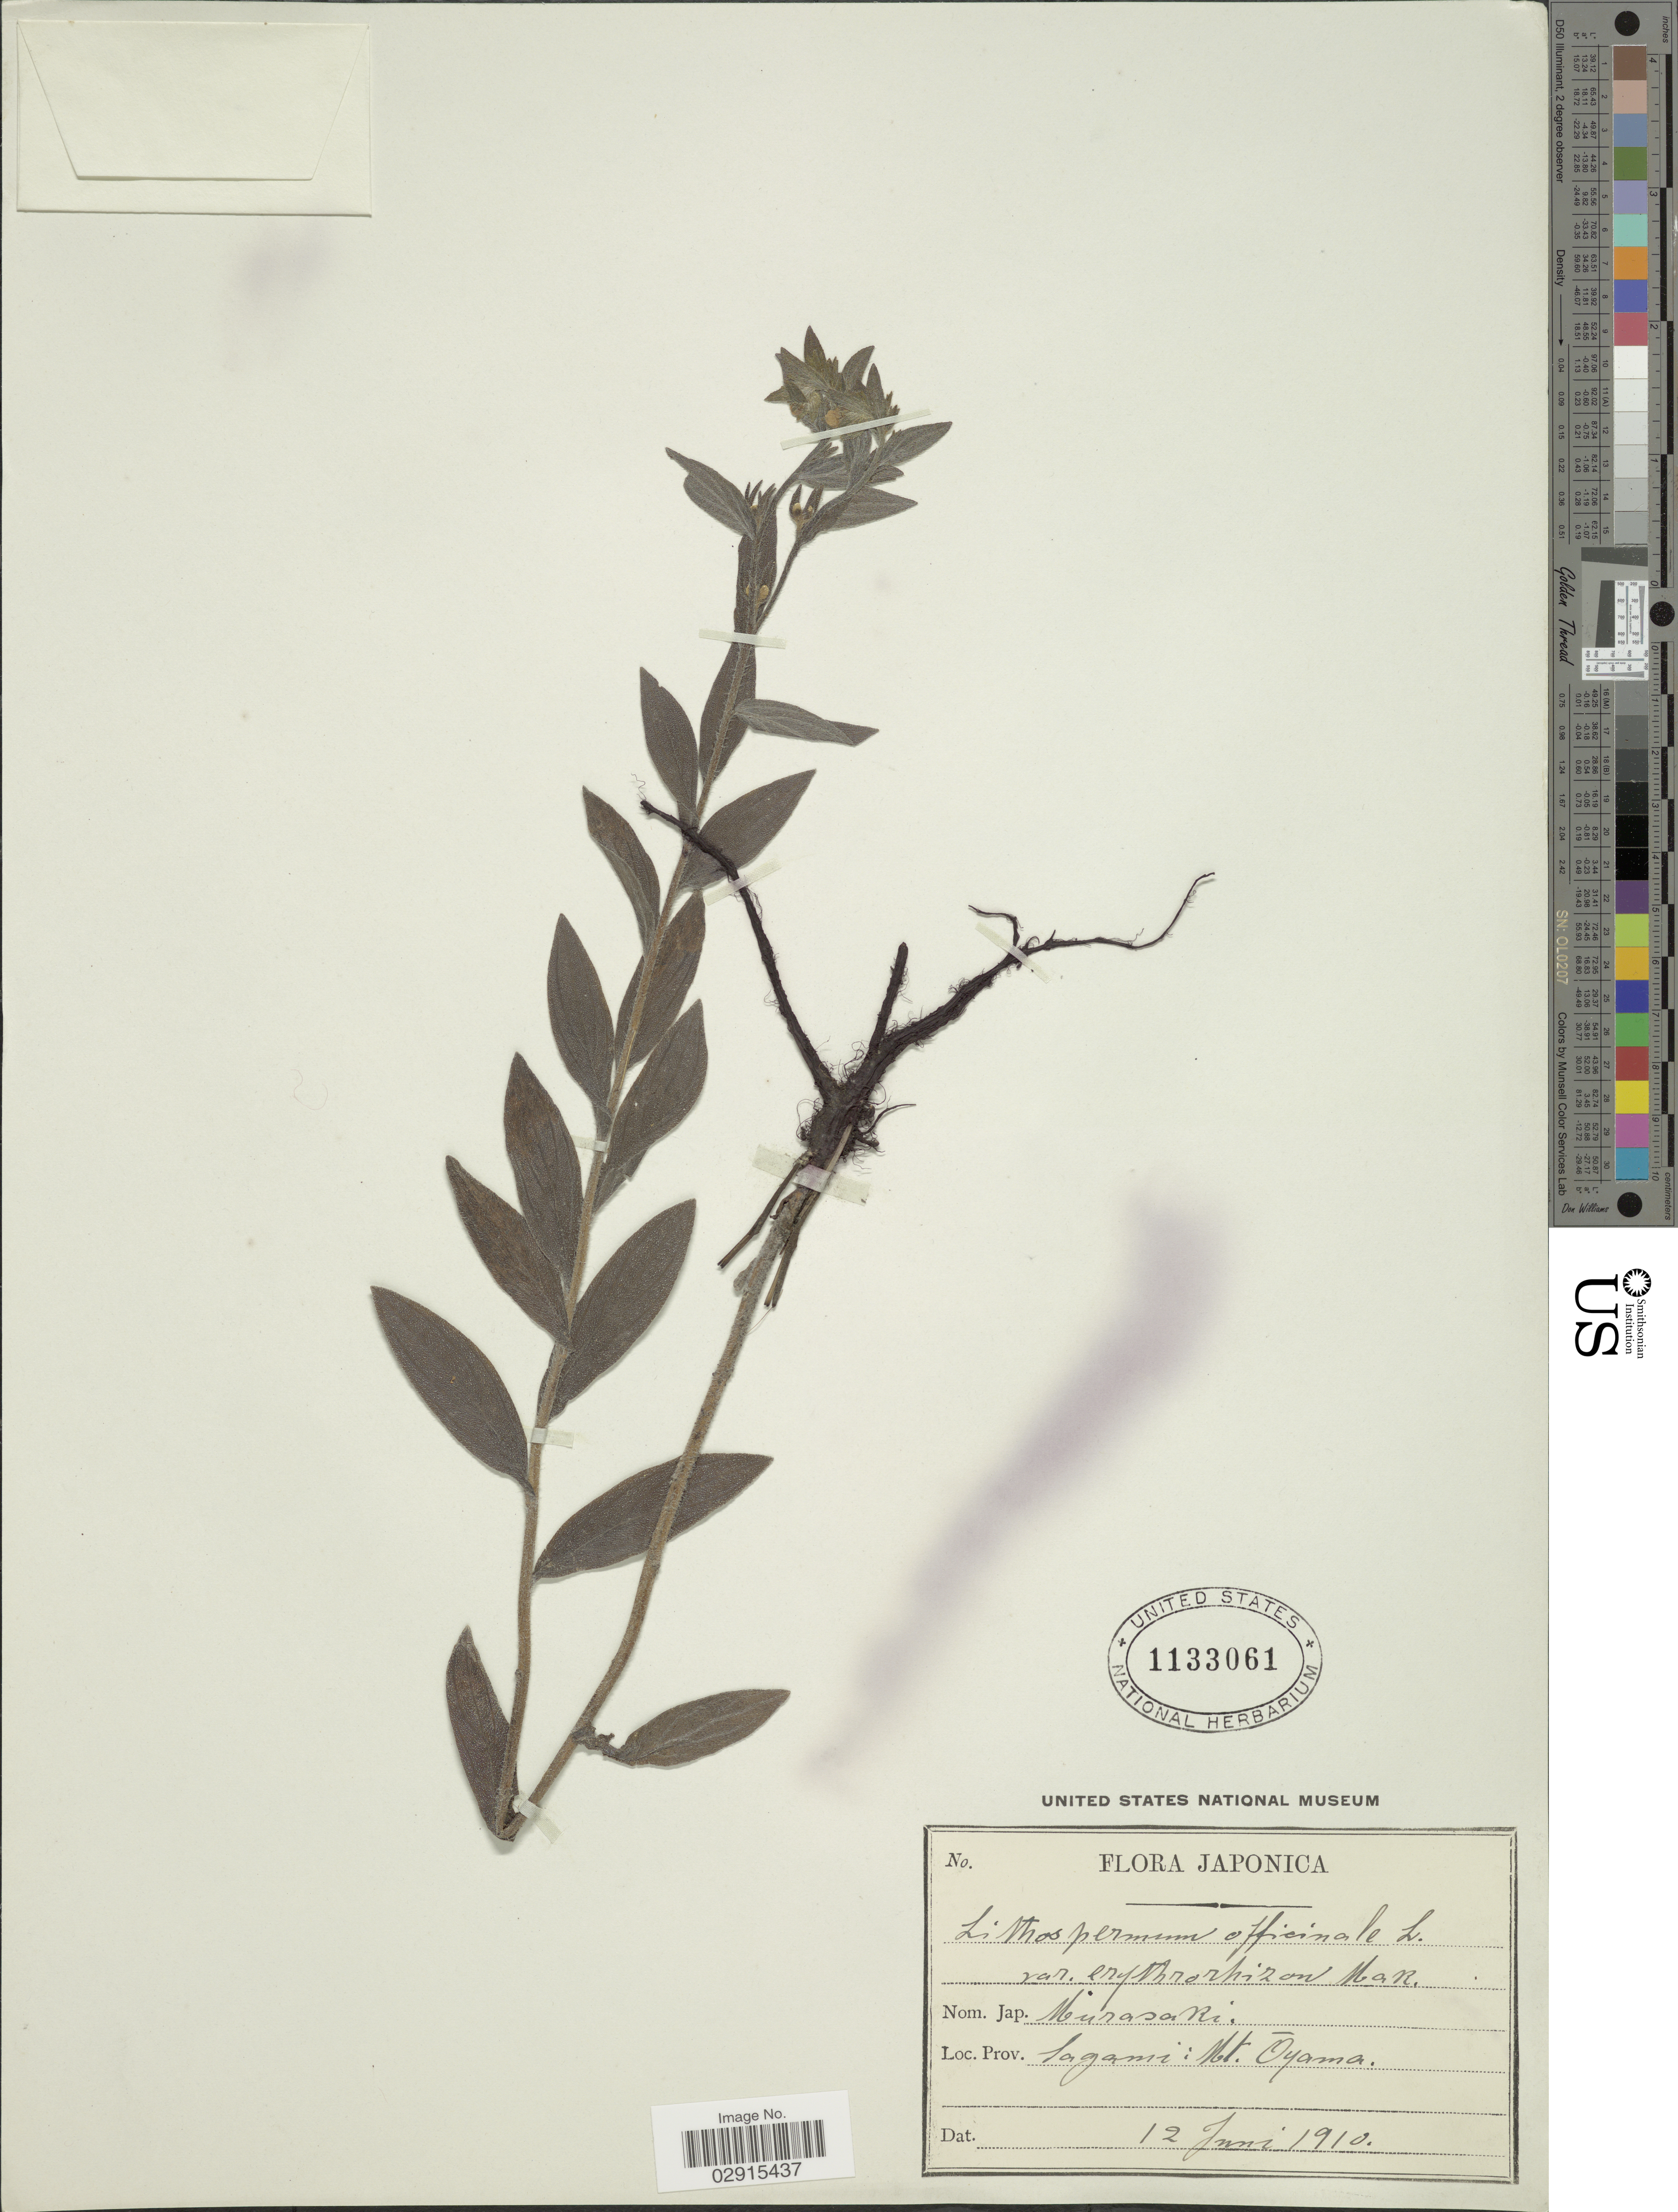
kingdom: Plantae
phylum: Tracheophyta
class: Magnoliopsida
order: Boraginales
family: Boraginaceae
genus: Lithospermum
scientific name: Lithospermum officinale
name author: L.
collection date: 1910-06-12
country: Japan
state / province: Kanagawa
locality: Sagami: Mt. Oyama.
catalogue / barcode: US 1133061